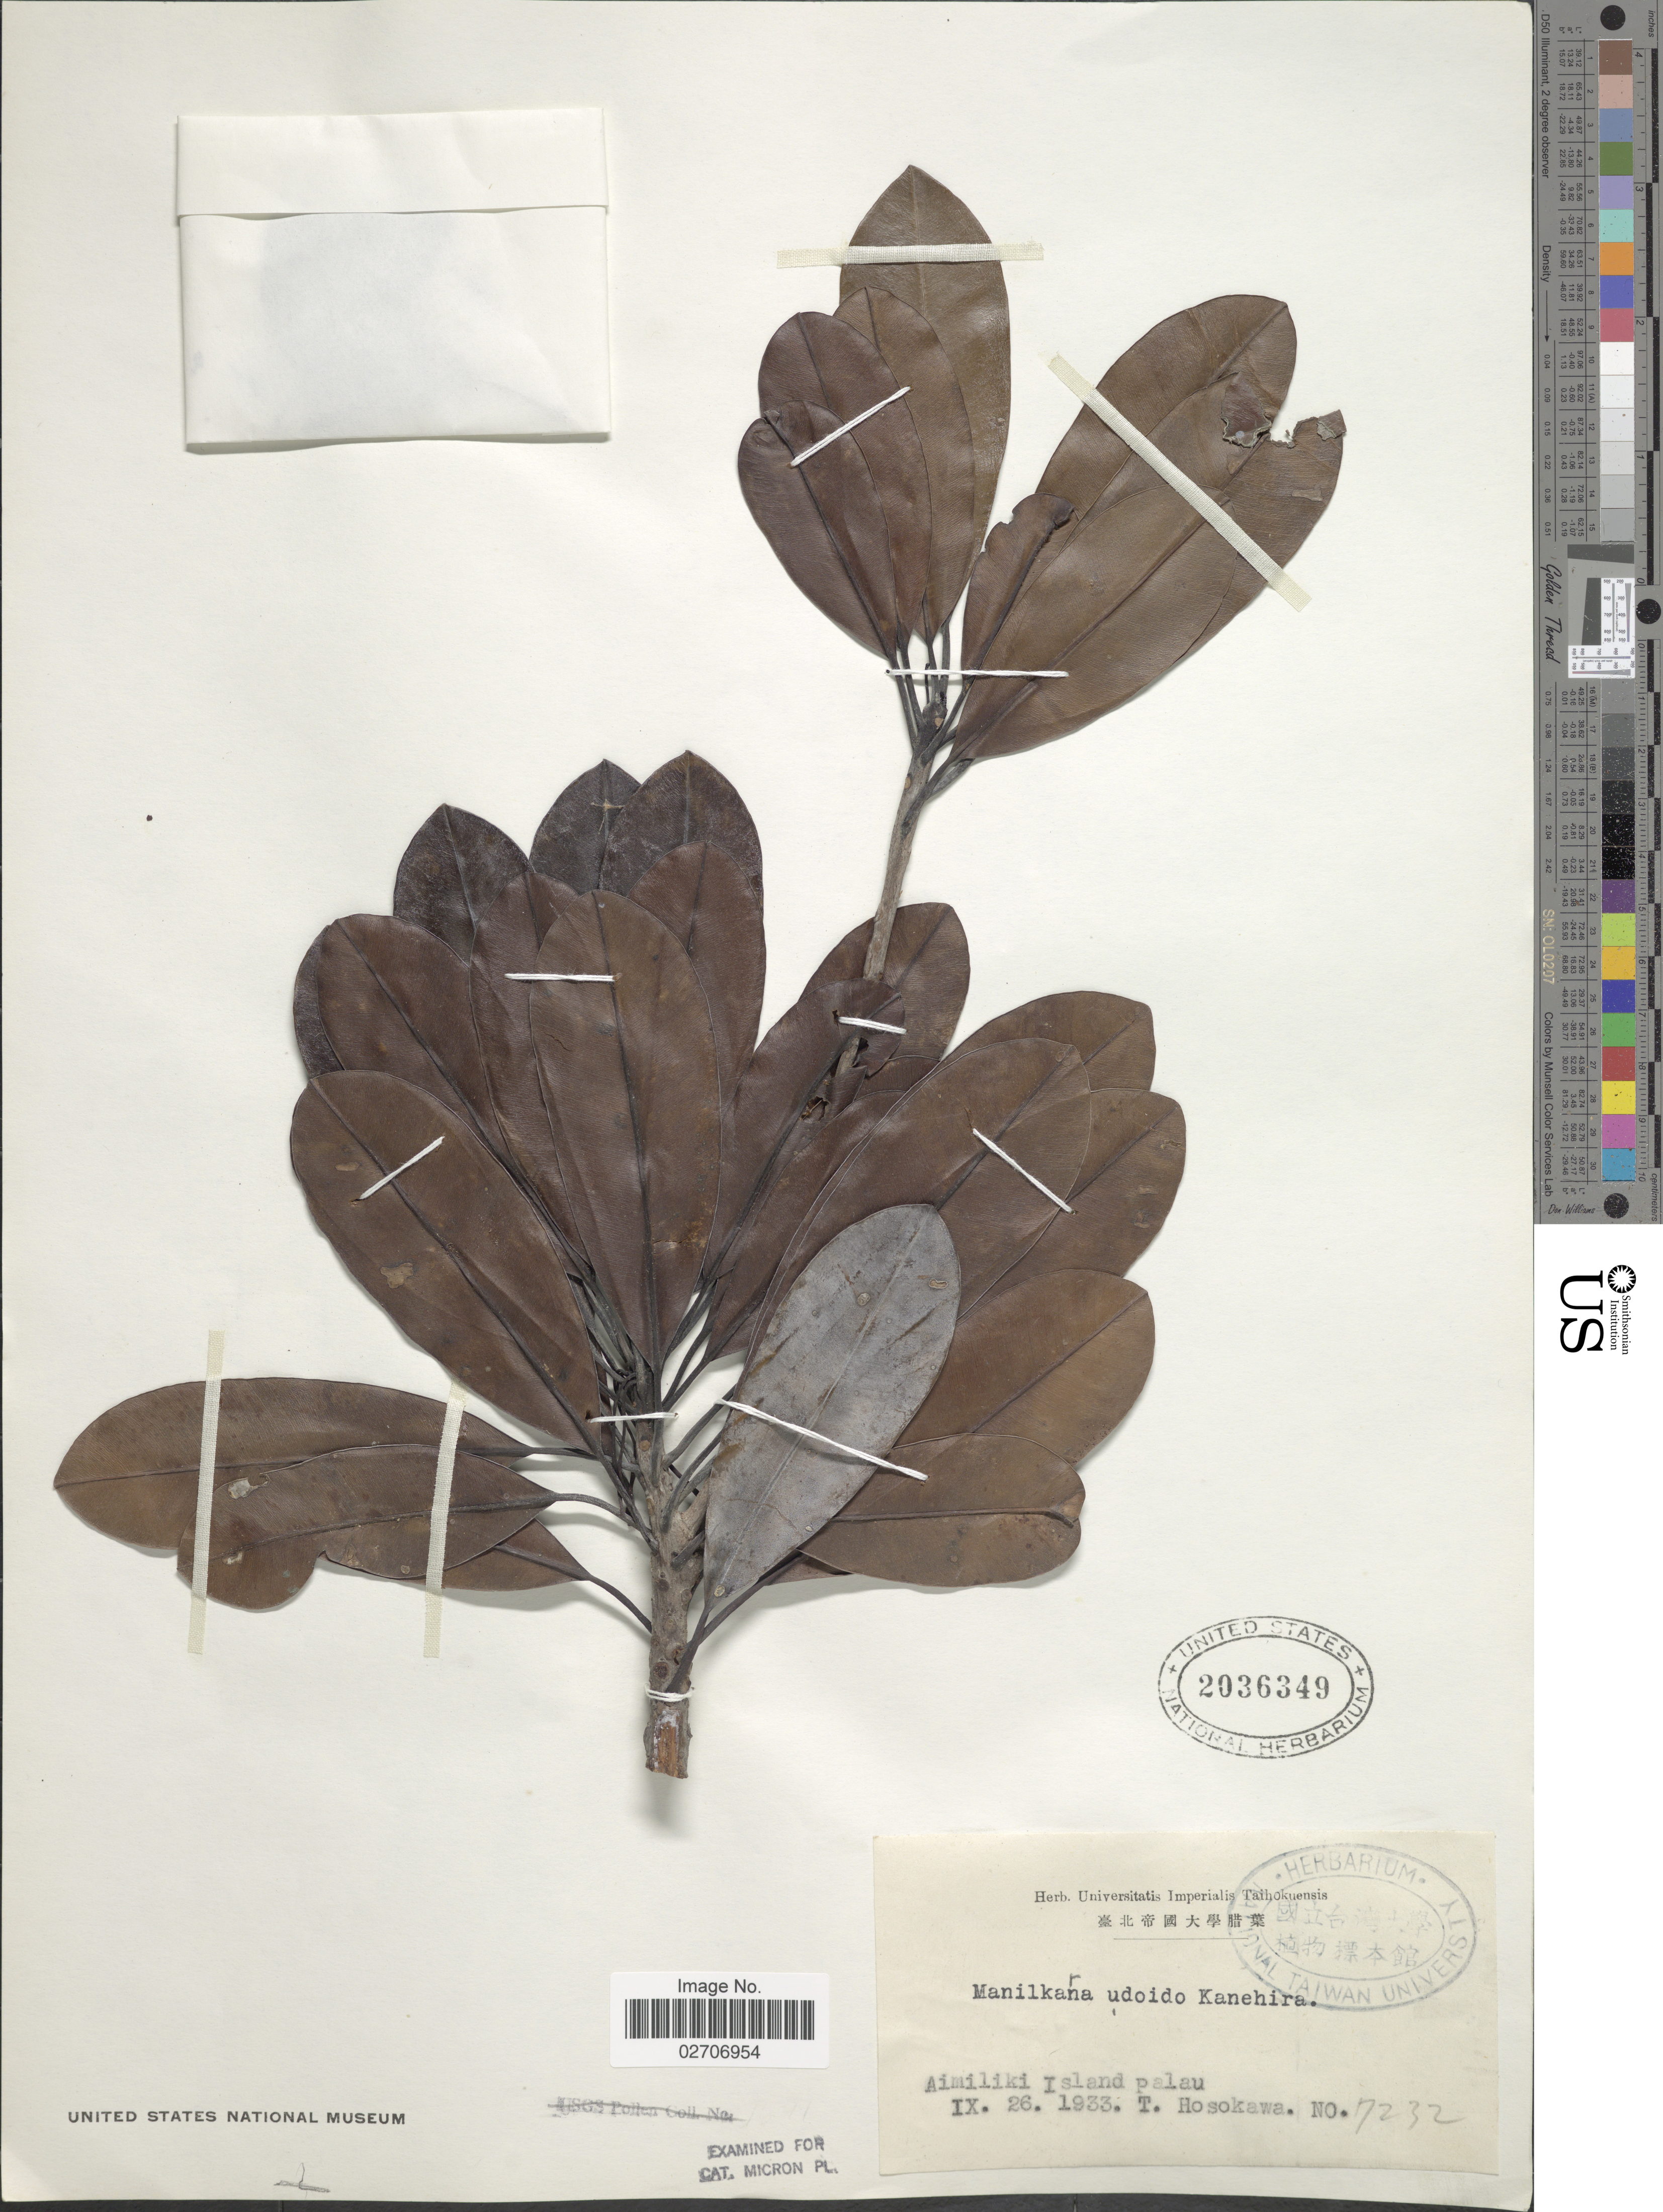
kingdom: Plantae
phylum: Tracheophyta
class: Magnoliopsida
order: Ericales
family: Sapotaceae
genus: Manilkara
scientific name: Manilkara udoido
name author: Kaneh.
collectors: T. Hosokawa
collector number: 7232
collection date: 1933-09-26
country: Palau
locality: Aimiliki Island palau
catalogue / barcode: US 2036349